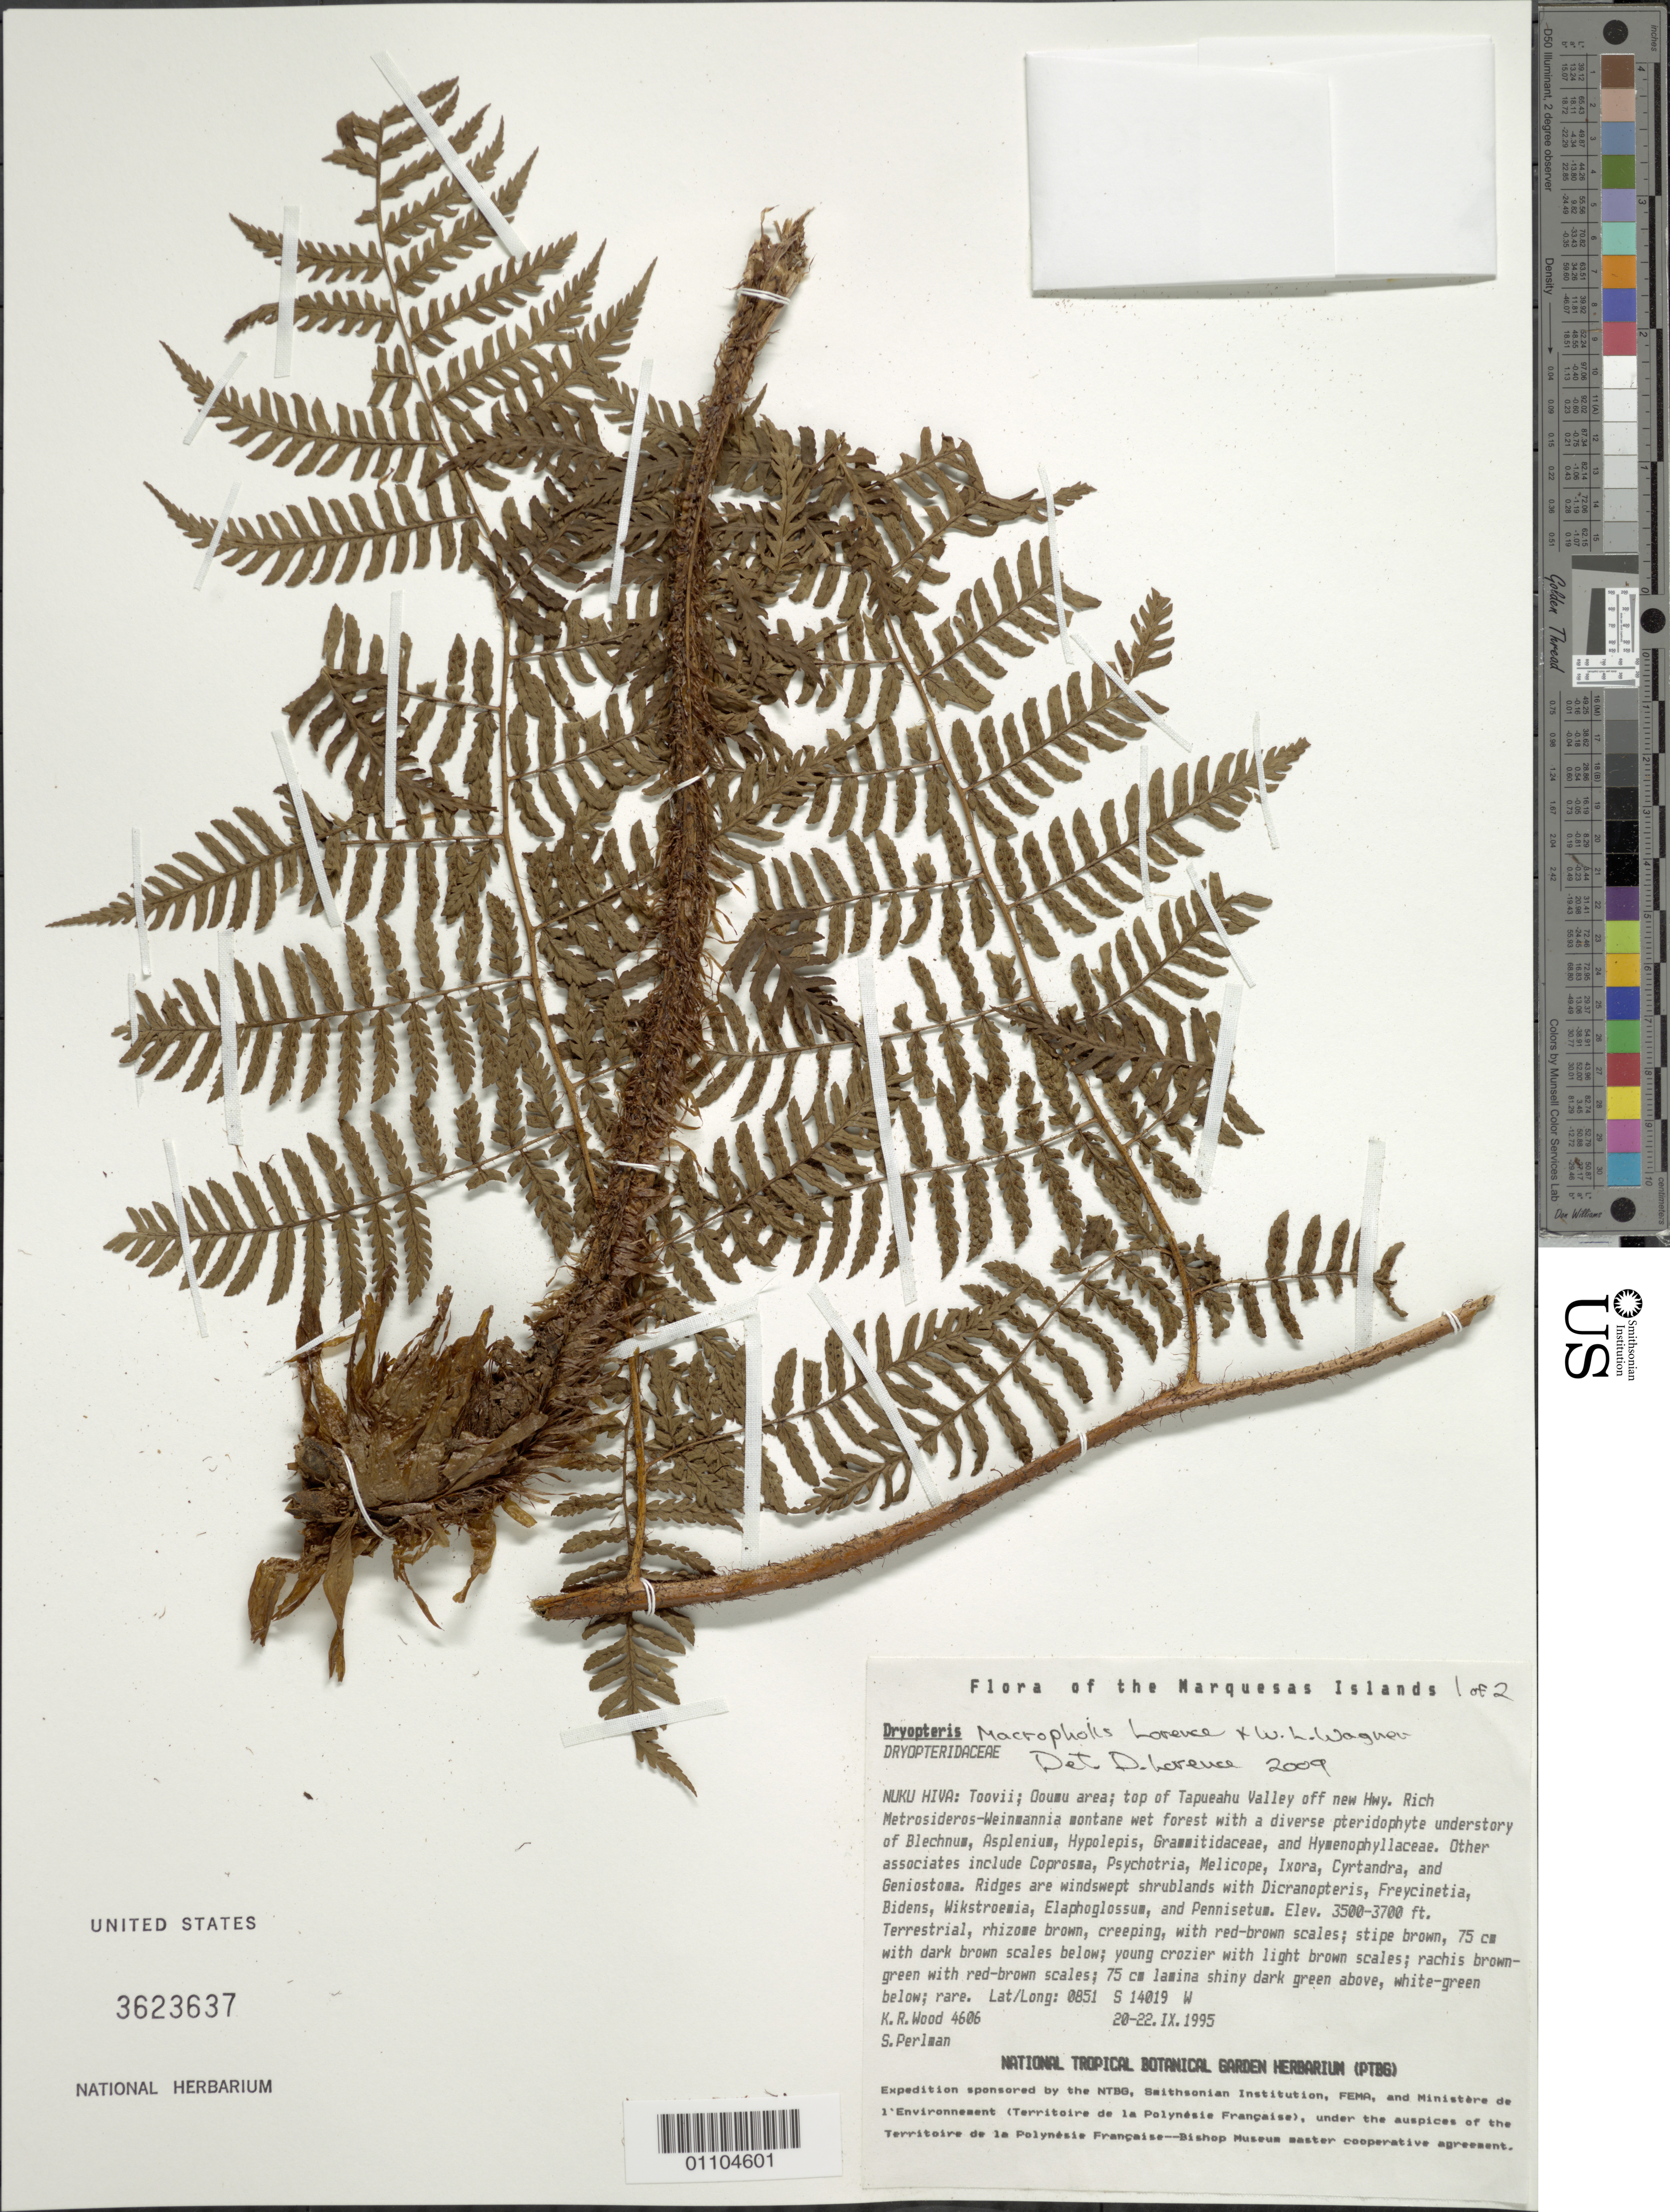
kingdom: Plantae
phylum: Tracheophyta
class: Polypodiopsida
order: Polypodiales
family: Dryopteridaceae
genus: Dryopteris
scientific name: Dryopteris macropholis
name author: Lorence & W.L. Wagner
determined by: Lorence, David H., (PTBG), National Tropical Botanical Garden (UNITED STATES)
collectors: K. R. Wood & S. P. Perlman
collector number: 4606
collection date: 1995-09-20/1995-09-22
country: French Polynesia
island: Nuku Hiva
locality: Toovii, Ooumu area, top of Tapueahu Valley off new hwy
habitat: Rich Metrosideros - Weinmannia montane wet forests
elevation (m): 1067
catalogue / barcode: US 3623637